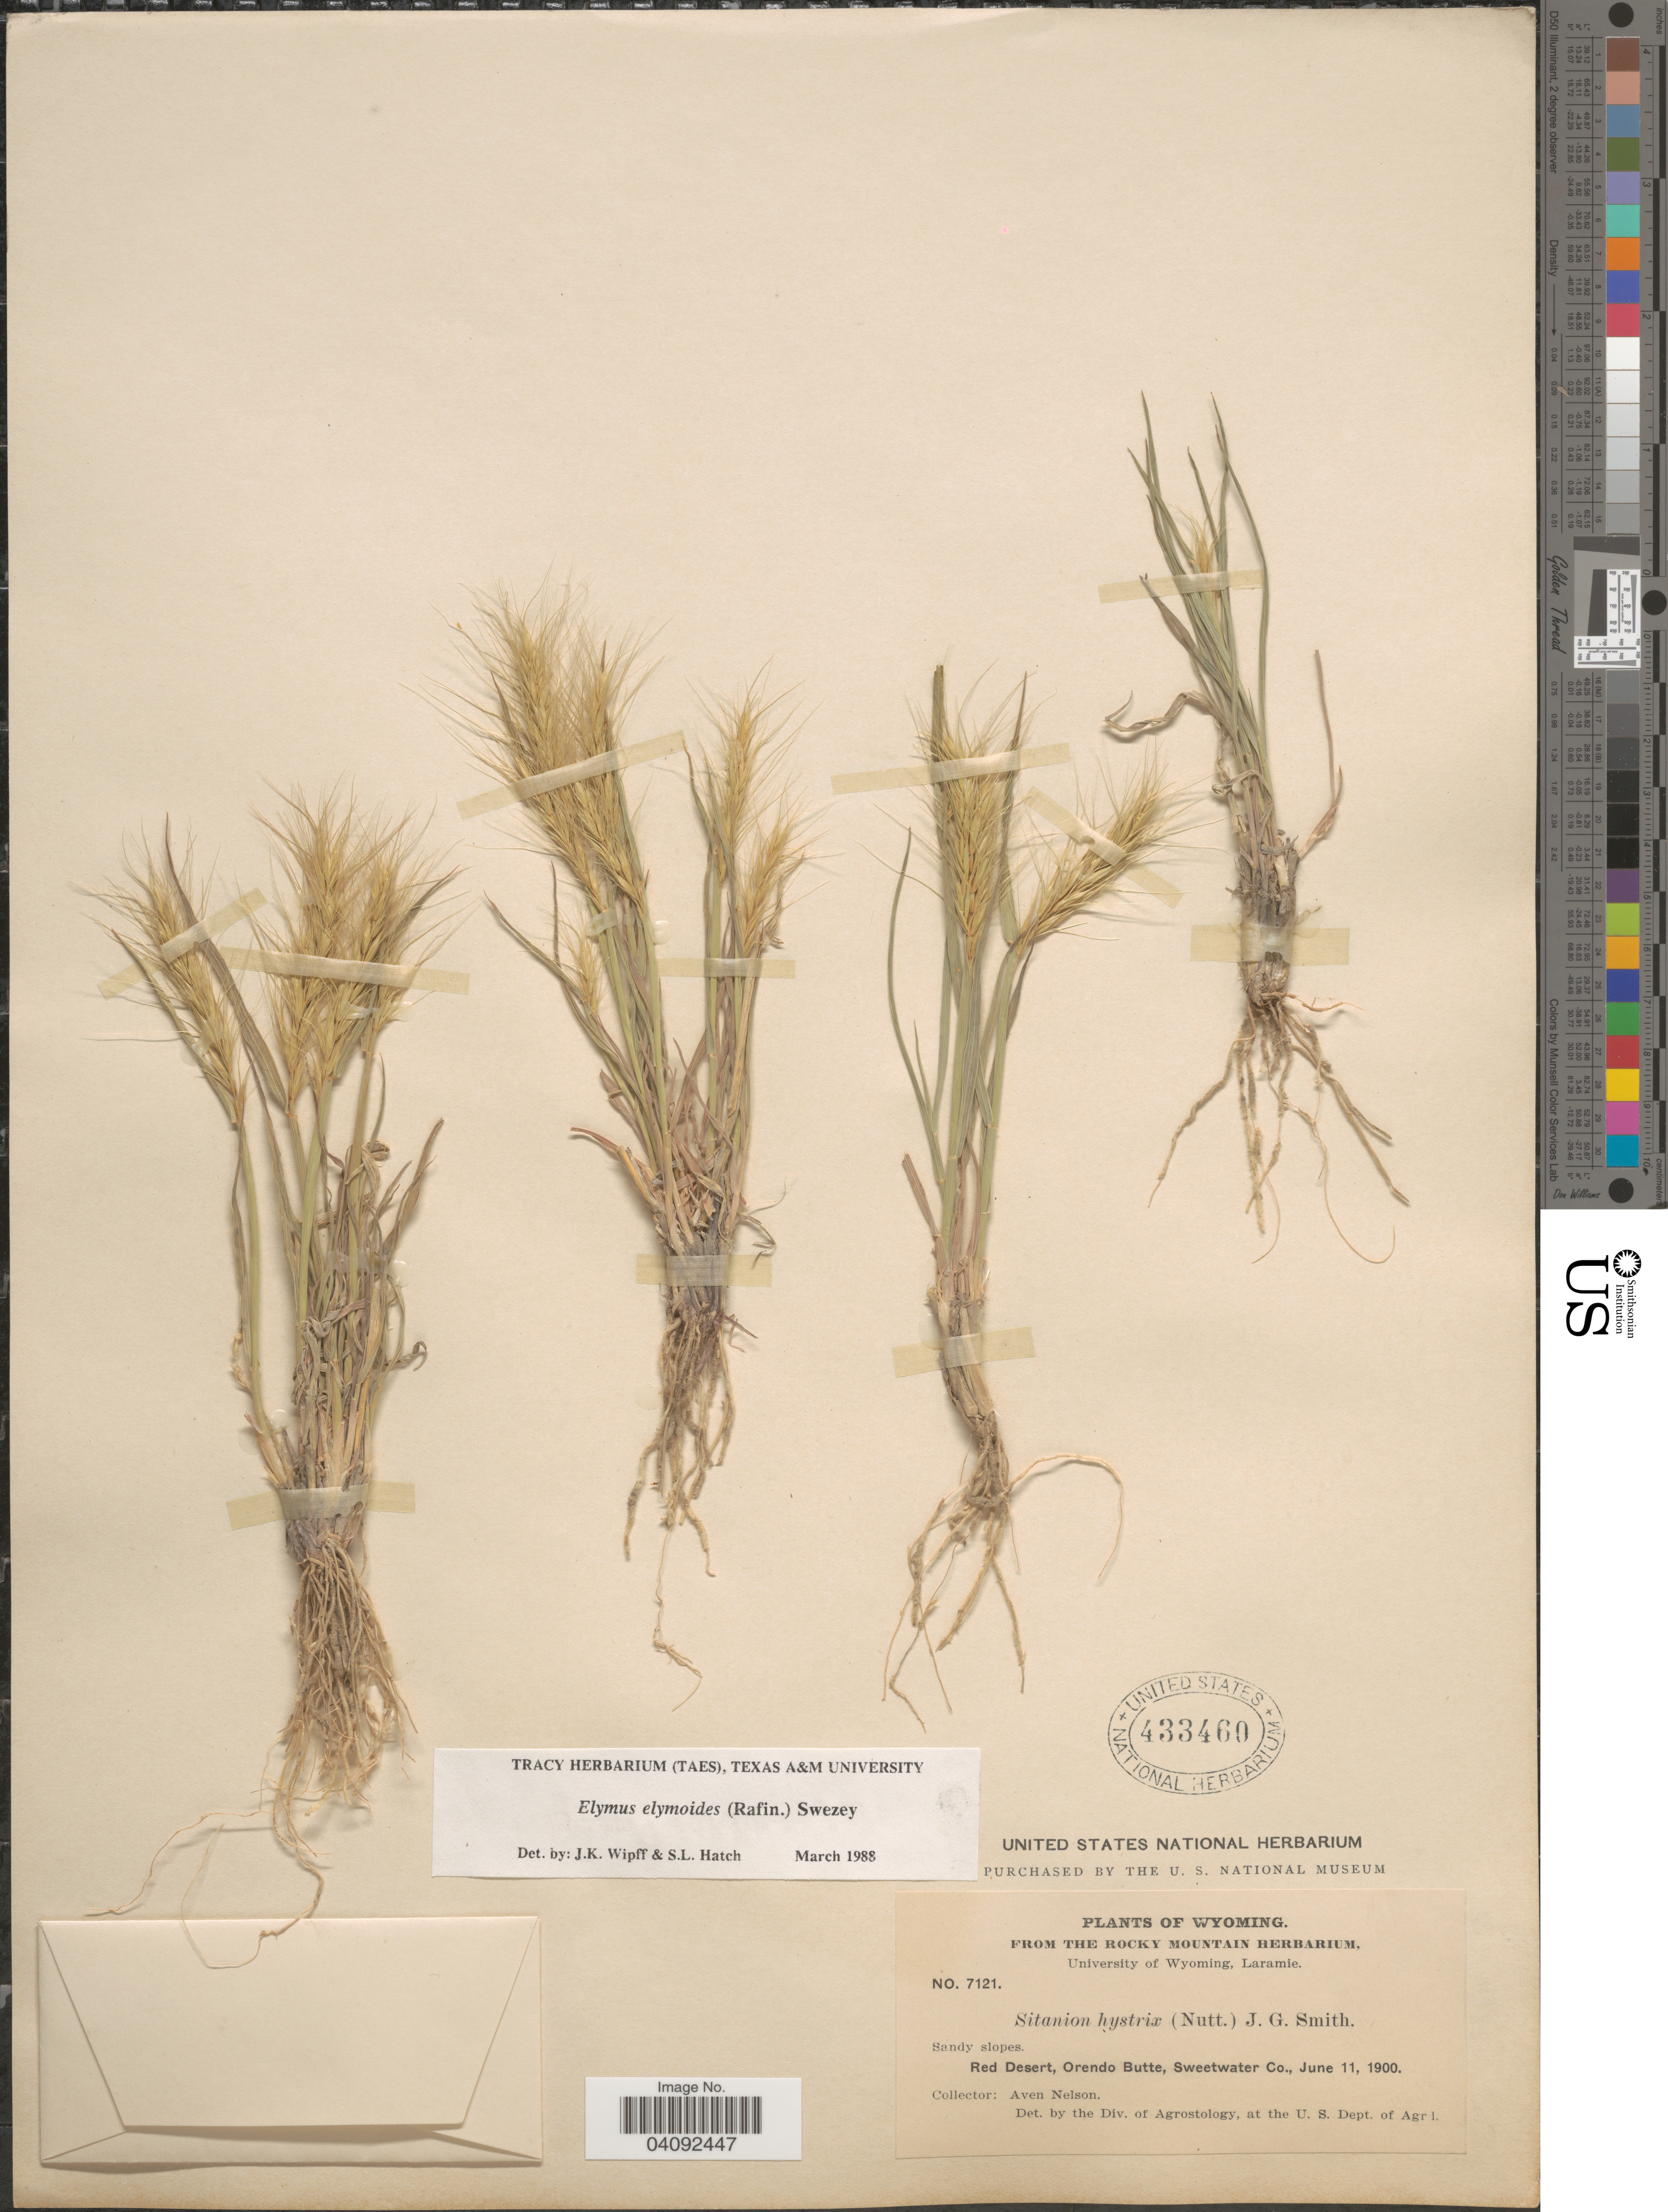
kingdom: Plantae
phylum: Tracheophyta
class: Liliopsida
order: Poales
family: Poaceae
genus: Elymus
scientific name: Elymus elymoides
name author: (Raf.) Swezey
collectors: A. Nelson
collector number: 7121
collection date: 1900-06-11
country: United States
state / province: Wyoming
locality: Red desert, Orendo Butte, Sweetwater Co.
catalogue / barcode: US 433460